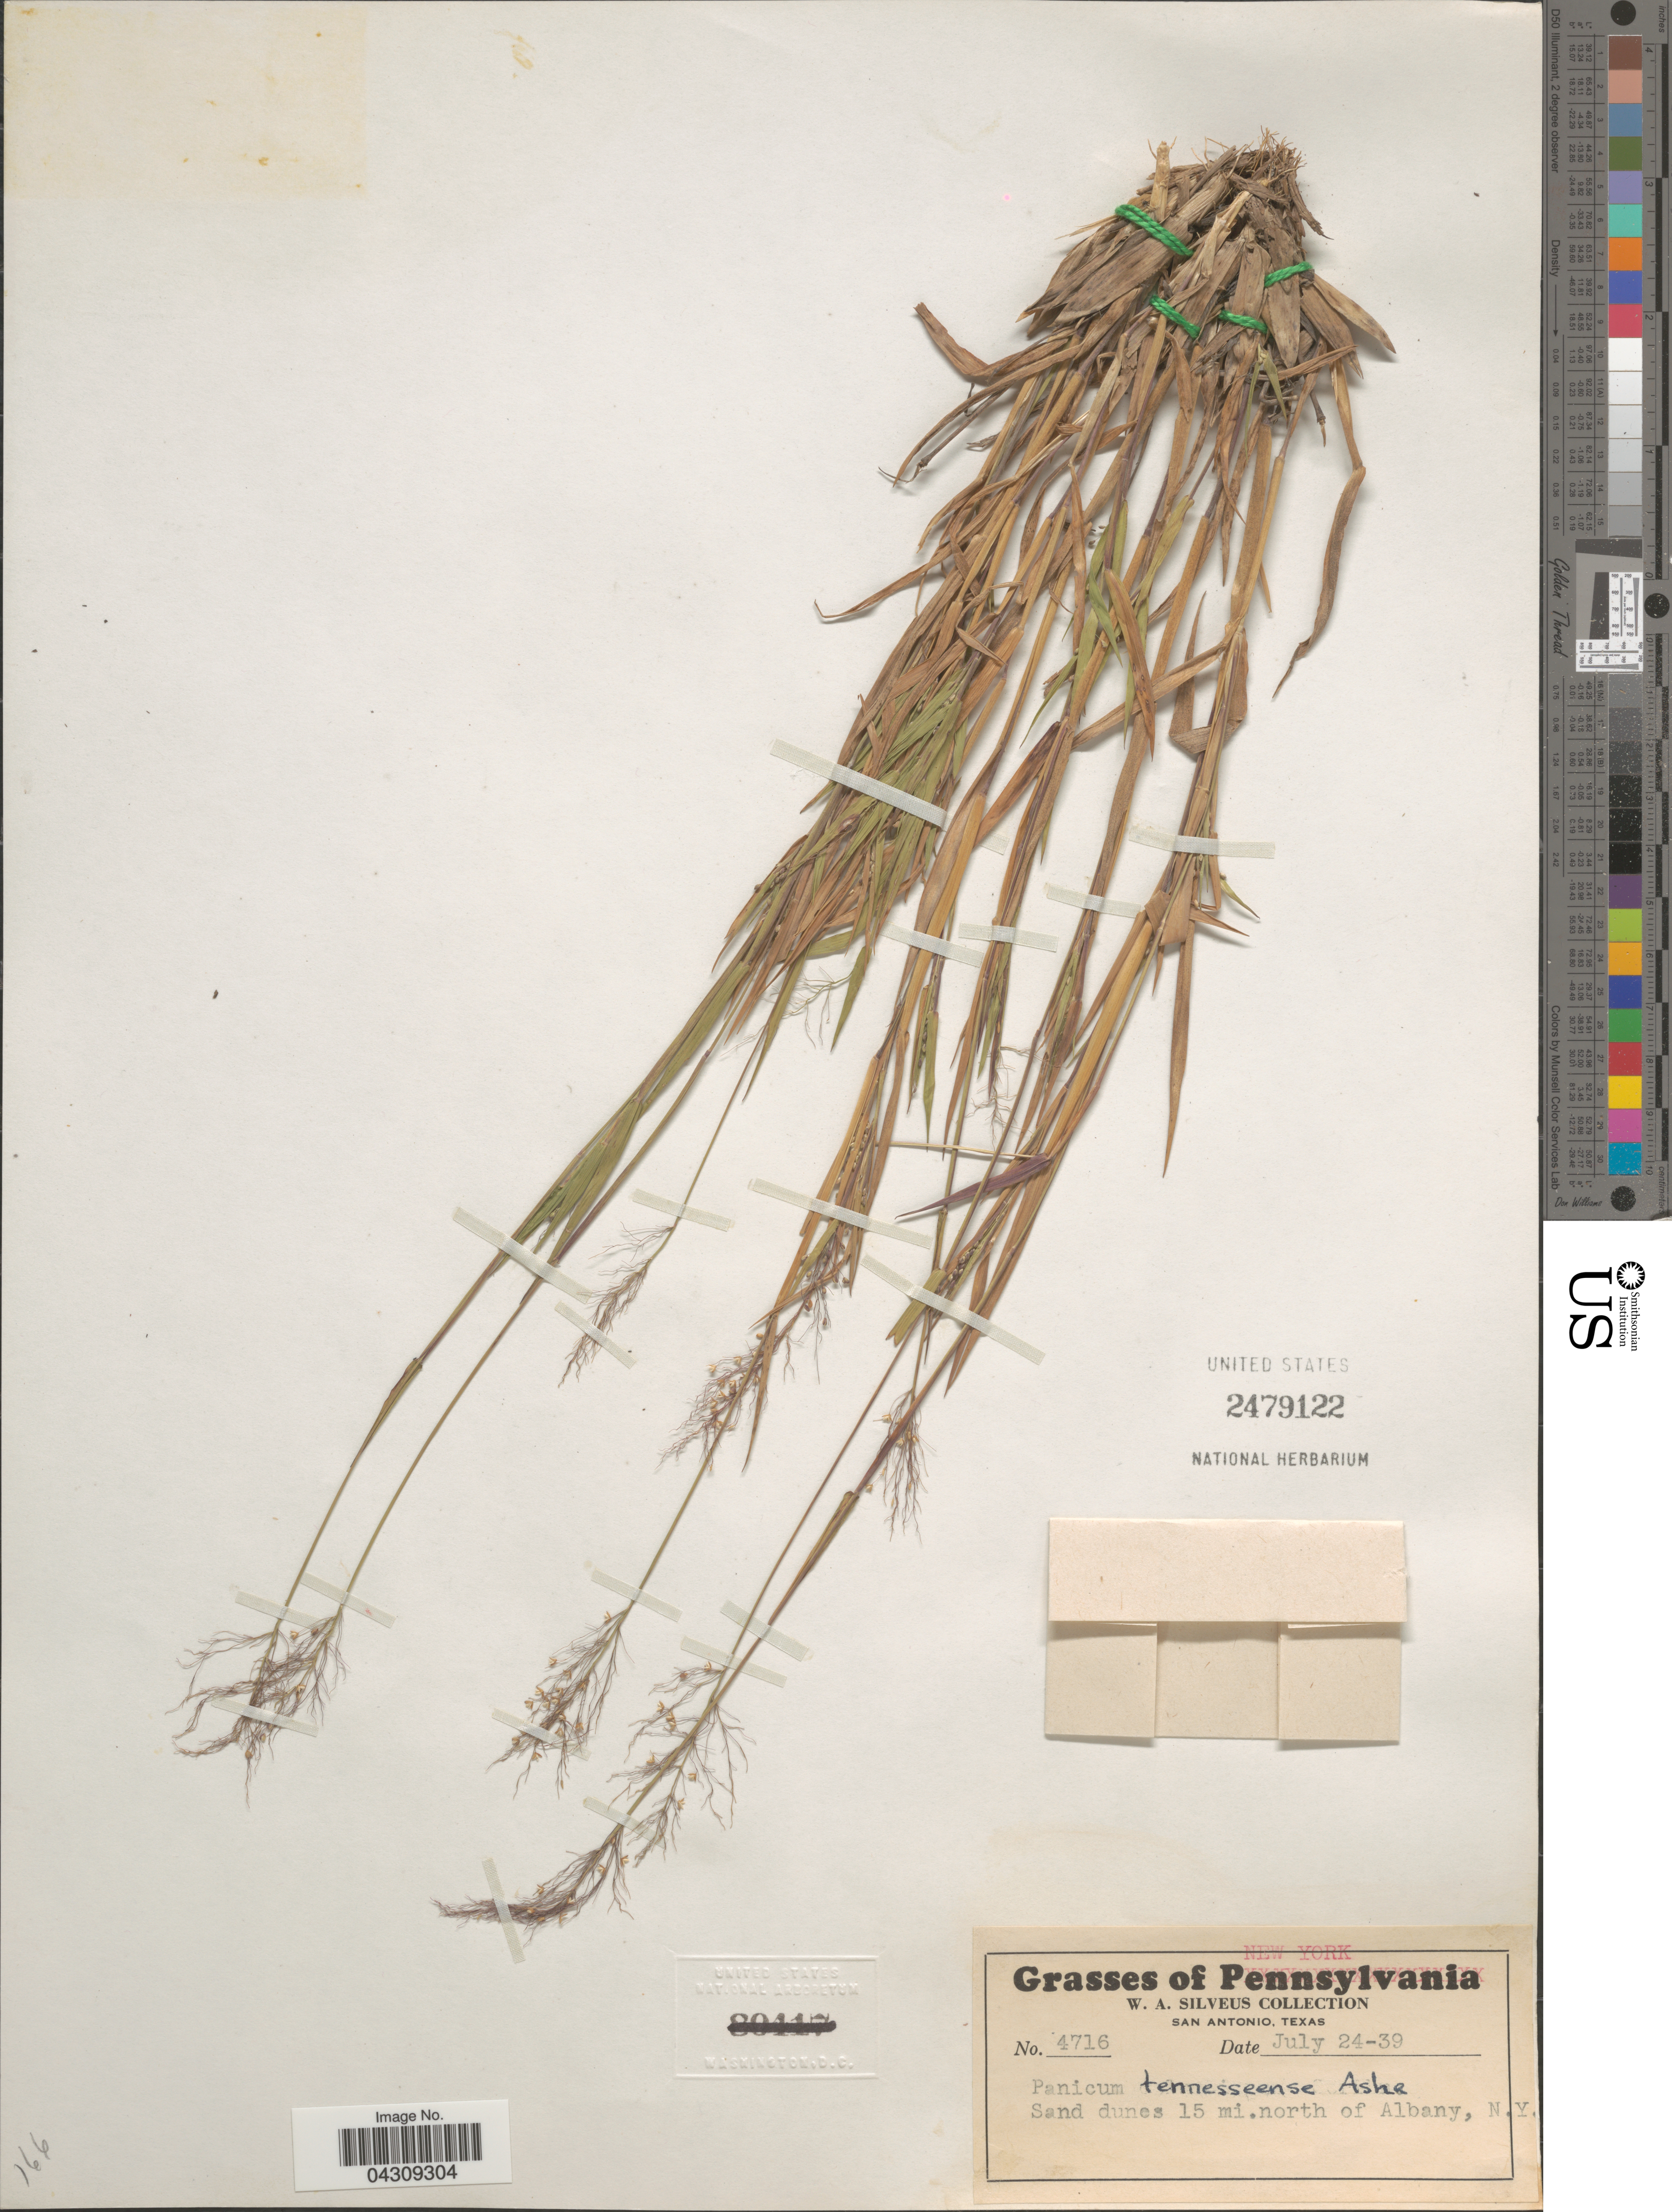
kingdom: Plantae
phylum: Tracheophyta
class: Liliopsida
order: Poales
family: Poaceae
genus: Dichanthelium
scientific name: Dichanthelium acuminatum var. acuminatum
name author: (Sw.) Gould & C.A. Clark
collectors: W. Silveus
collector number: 4716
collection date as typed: Transcribed d/m/y: 24/7/39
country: United States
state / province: New York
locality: Sand dunes 15 mi. north of Albany.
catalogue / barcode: US 2479122